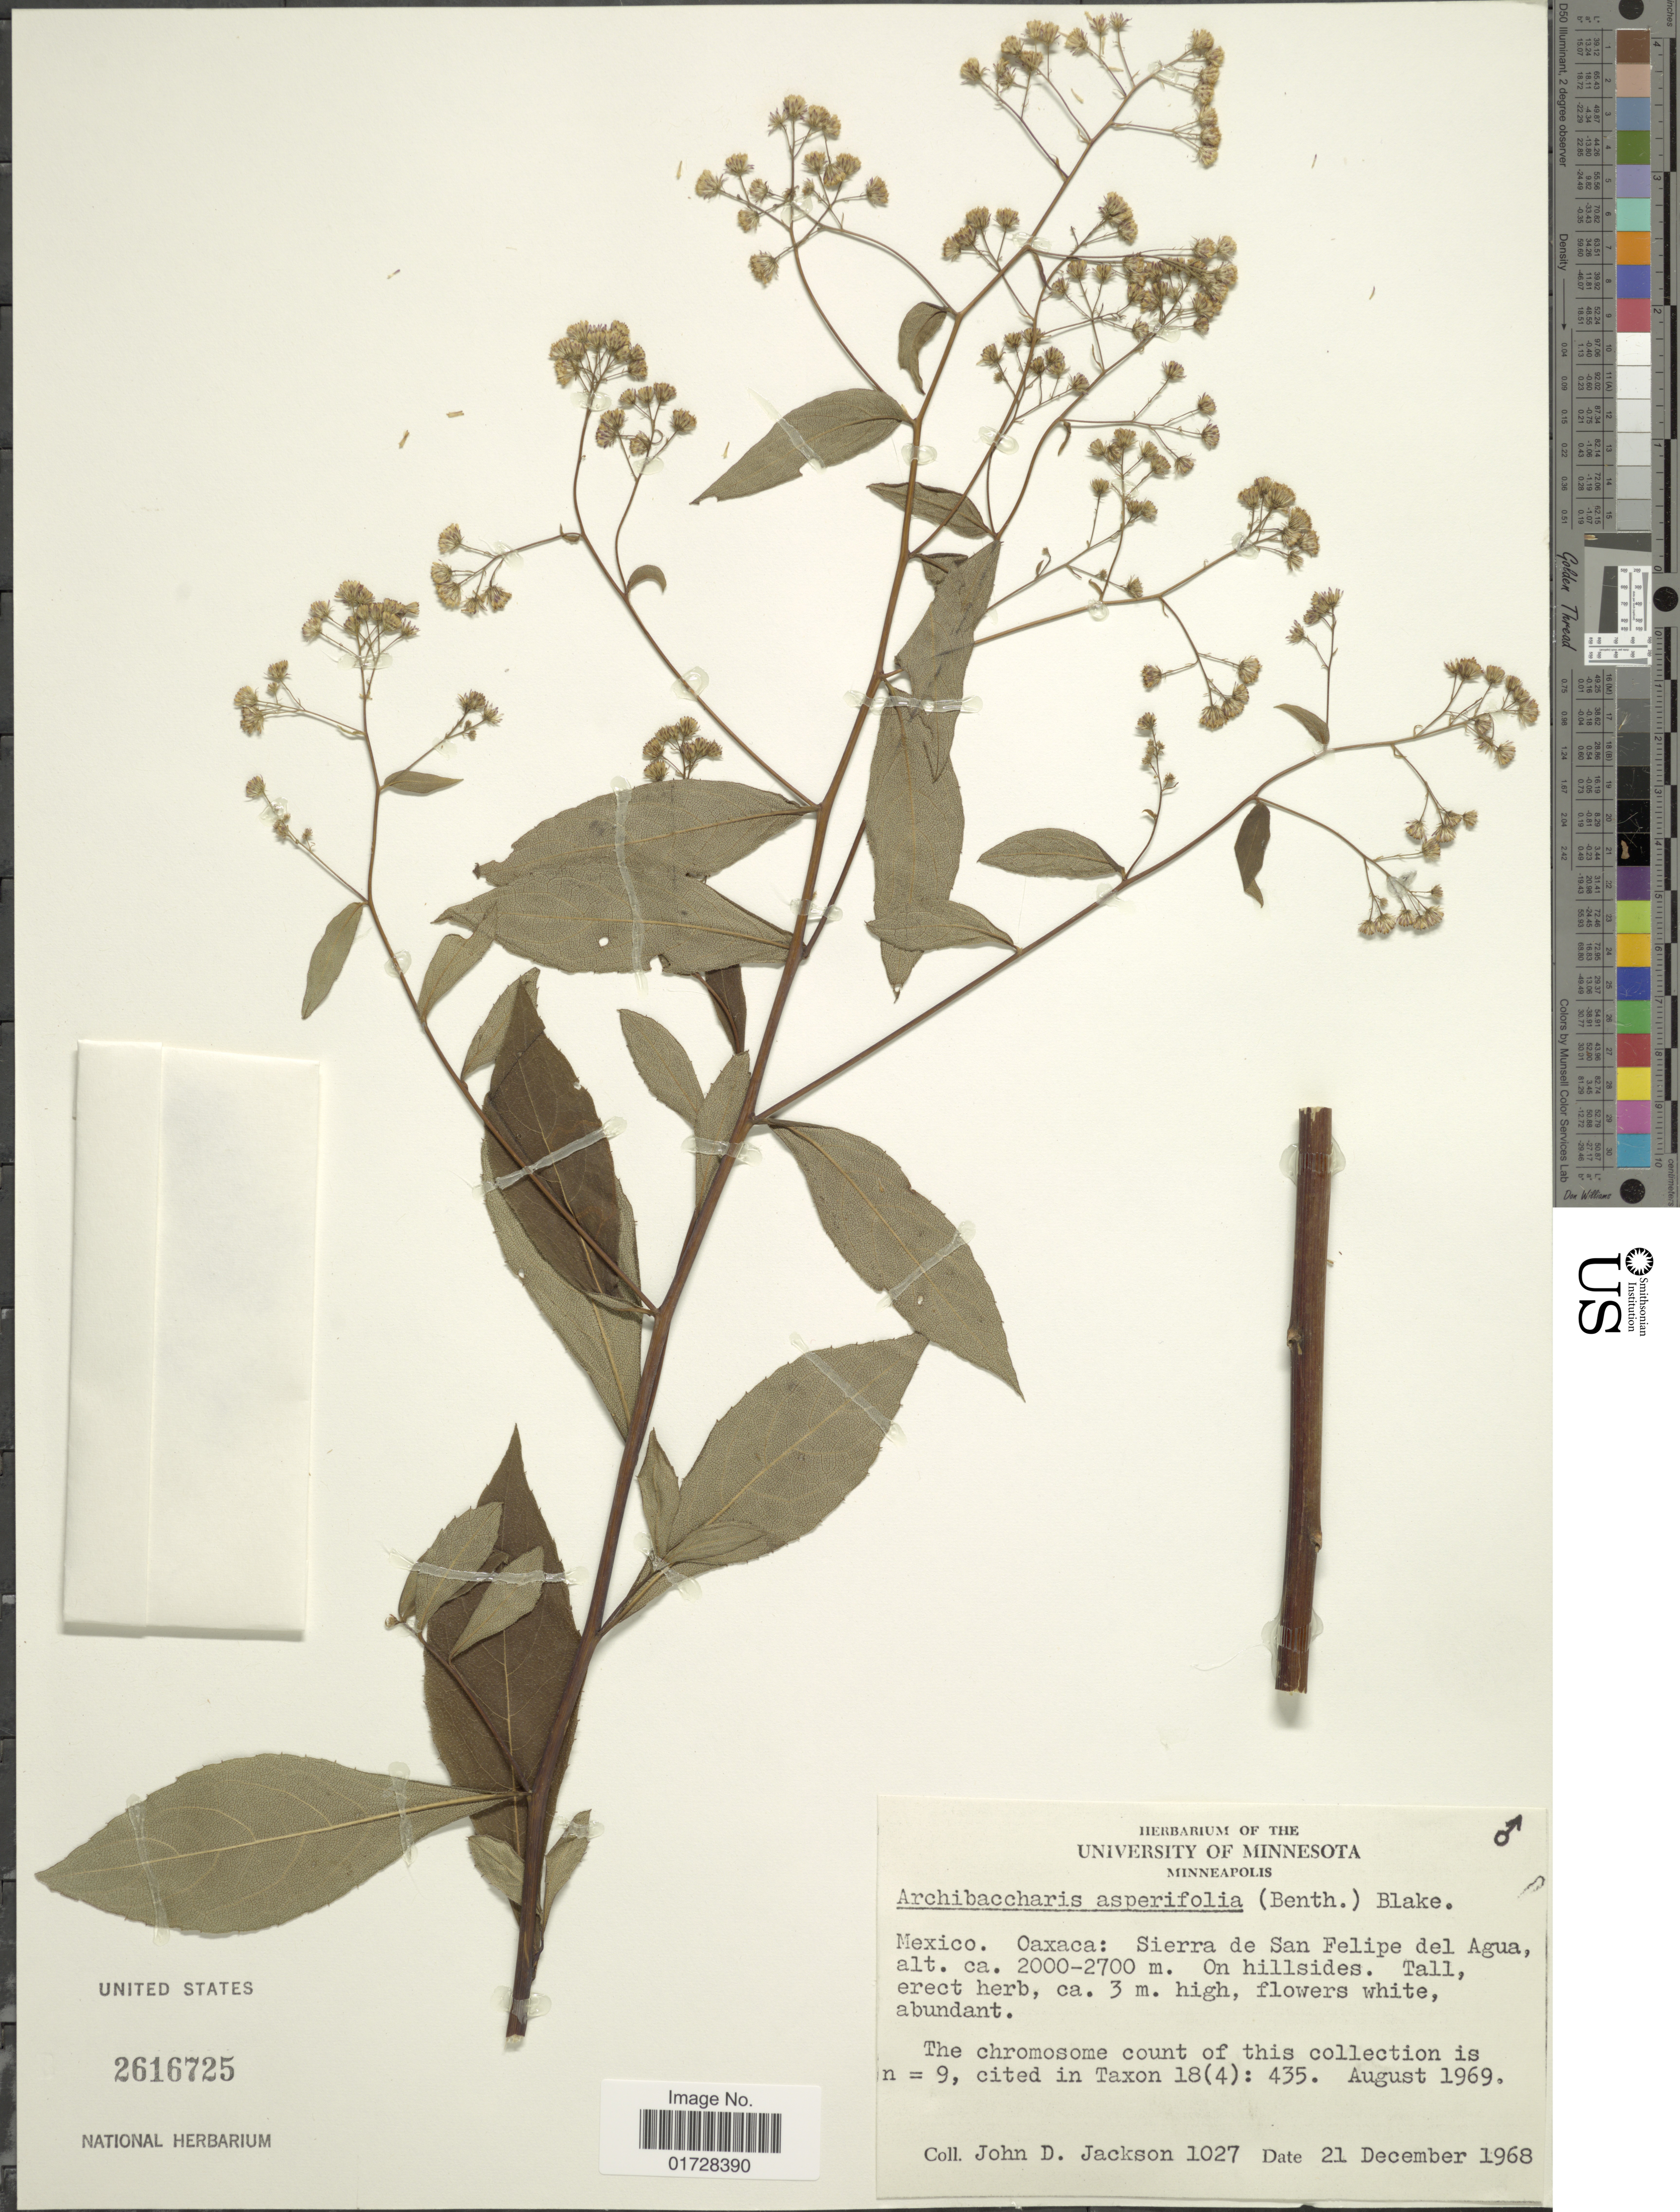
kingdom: Plantae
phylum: Tracheophyta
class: Magnoliopsida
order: Asterales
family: Asteraceae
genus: Archibaccharis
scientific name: Archibaccharis asperifolia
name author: (Benth.) S.F. Blake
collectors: J. Jackson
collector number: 1027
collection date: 1968-12-21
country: Mexico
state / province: Oaxaca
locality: Sierra de San Felipe del Agua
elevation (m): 2000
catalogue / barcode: US 2616725